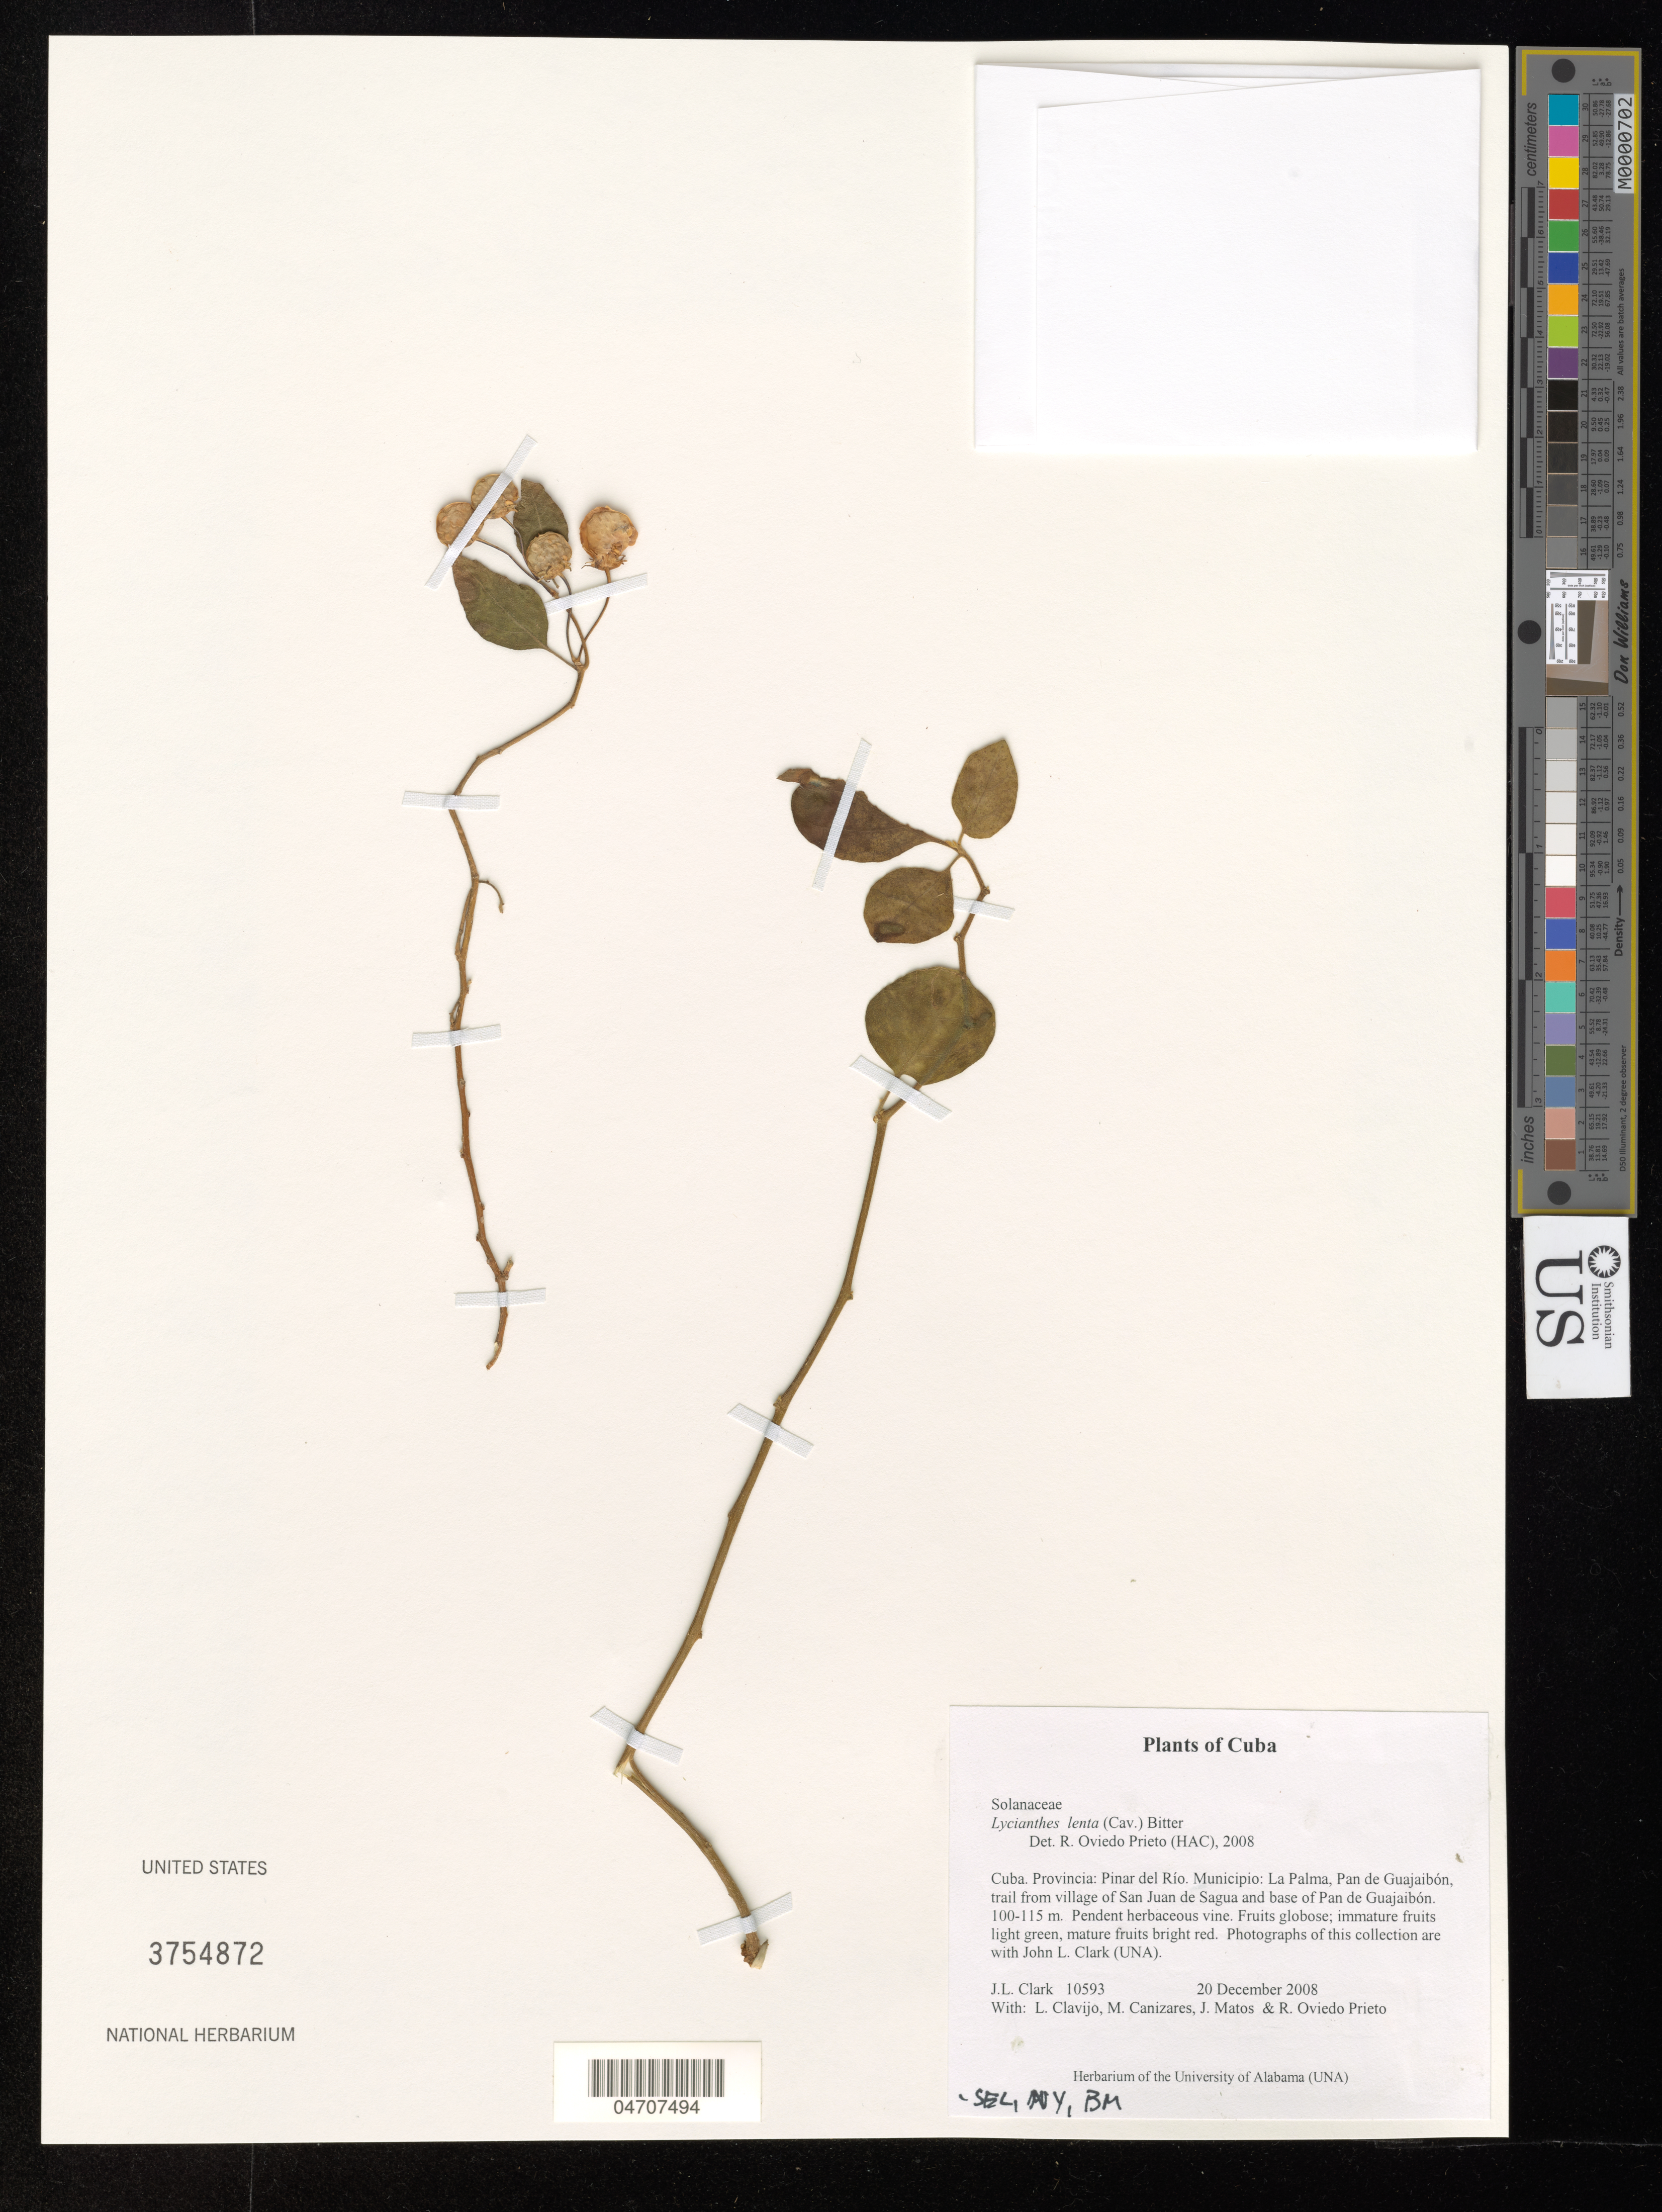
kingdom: Plantae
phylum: Tracheophyta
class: Magnoliopsida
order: Solanales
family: Solanaceae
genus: Lycianthes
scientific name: Lycianthes lenta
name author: (Cav.) Bitter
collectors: J. L. Clark, L. Clavijo, M. Canizares & J. Matos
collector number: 10593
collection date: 2008-12-20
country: Cuba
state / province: Pinar del Río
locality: Municipio: La Palma, Pan de Guajaibón, trail from village of San Juan de Sagua and base of Pan de Guajaibón.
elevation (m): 100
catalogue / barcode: US 3754872